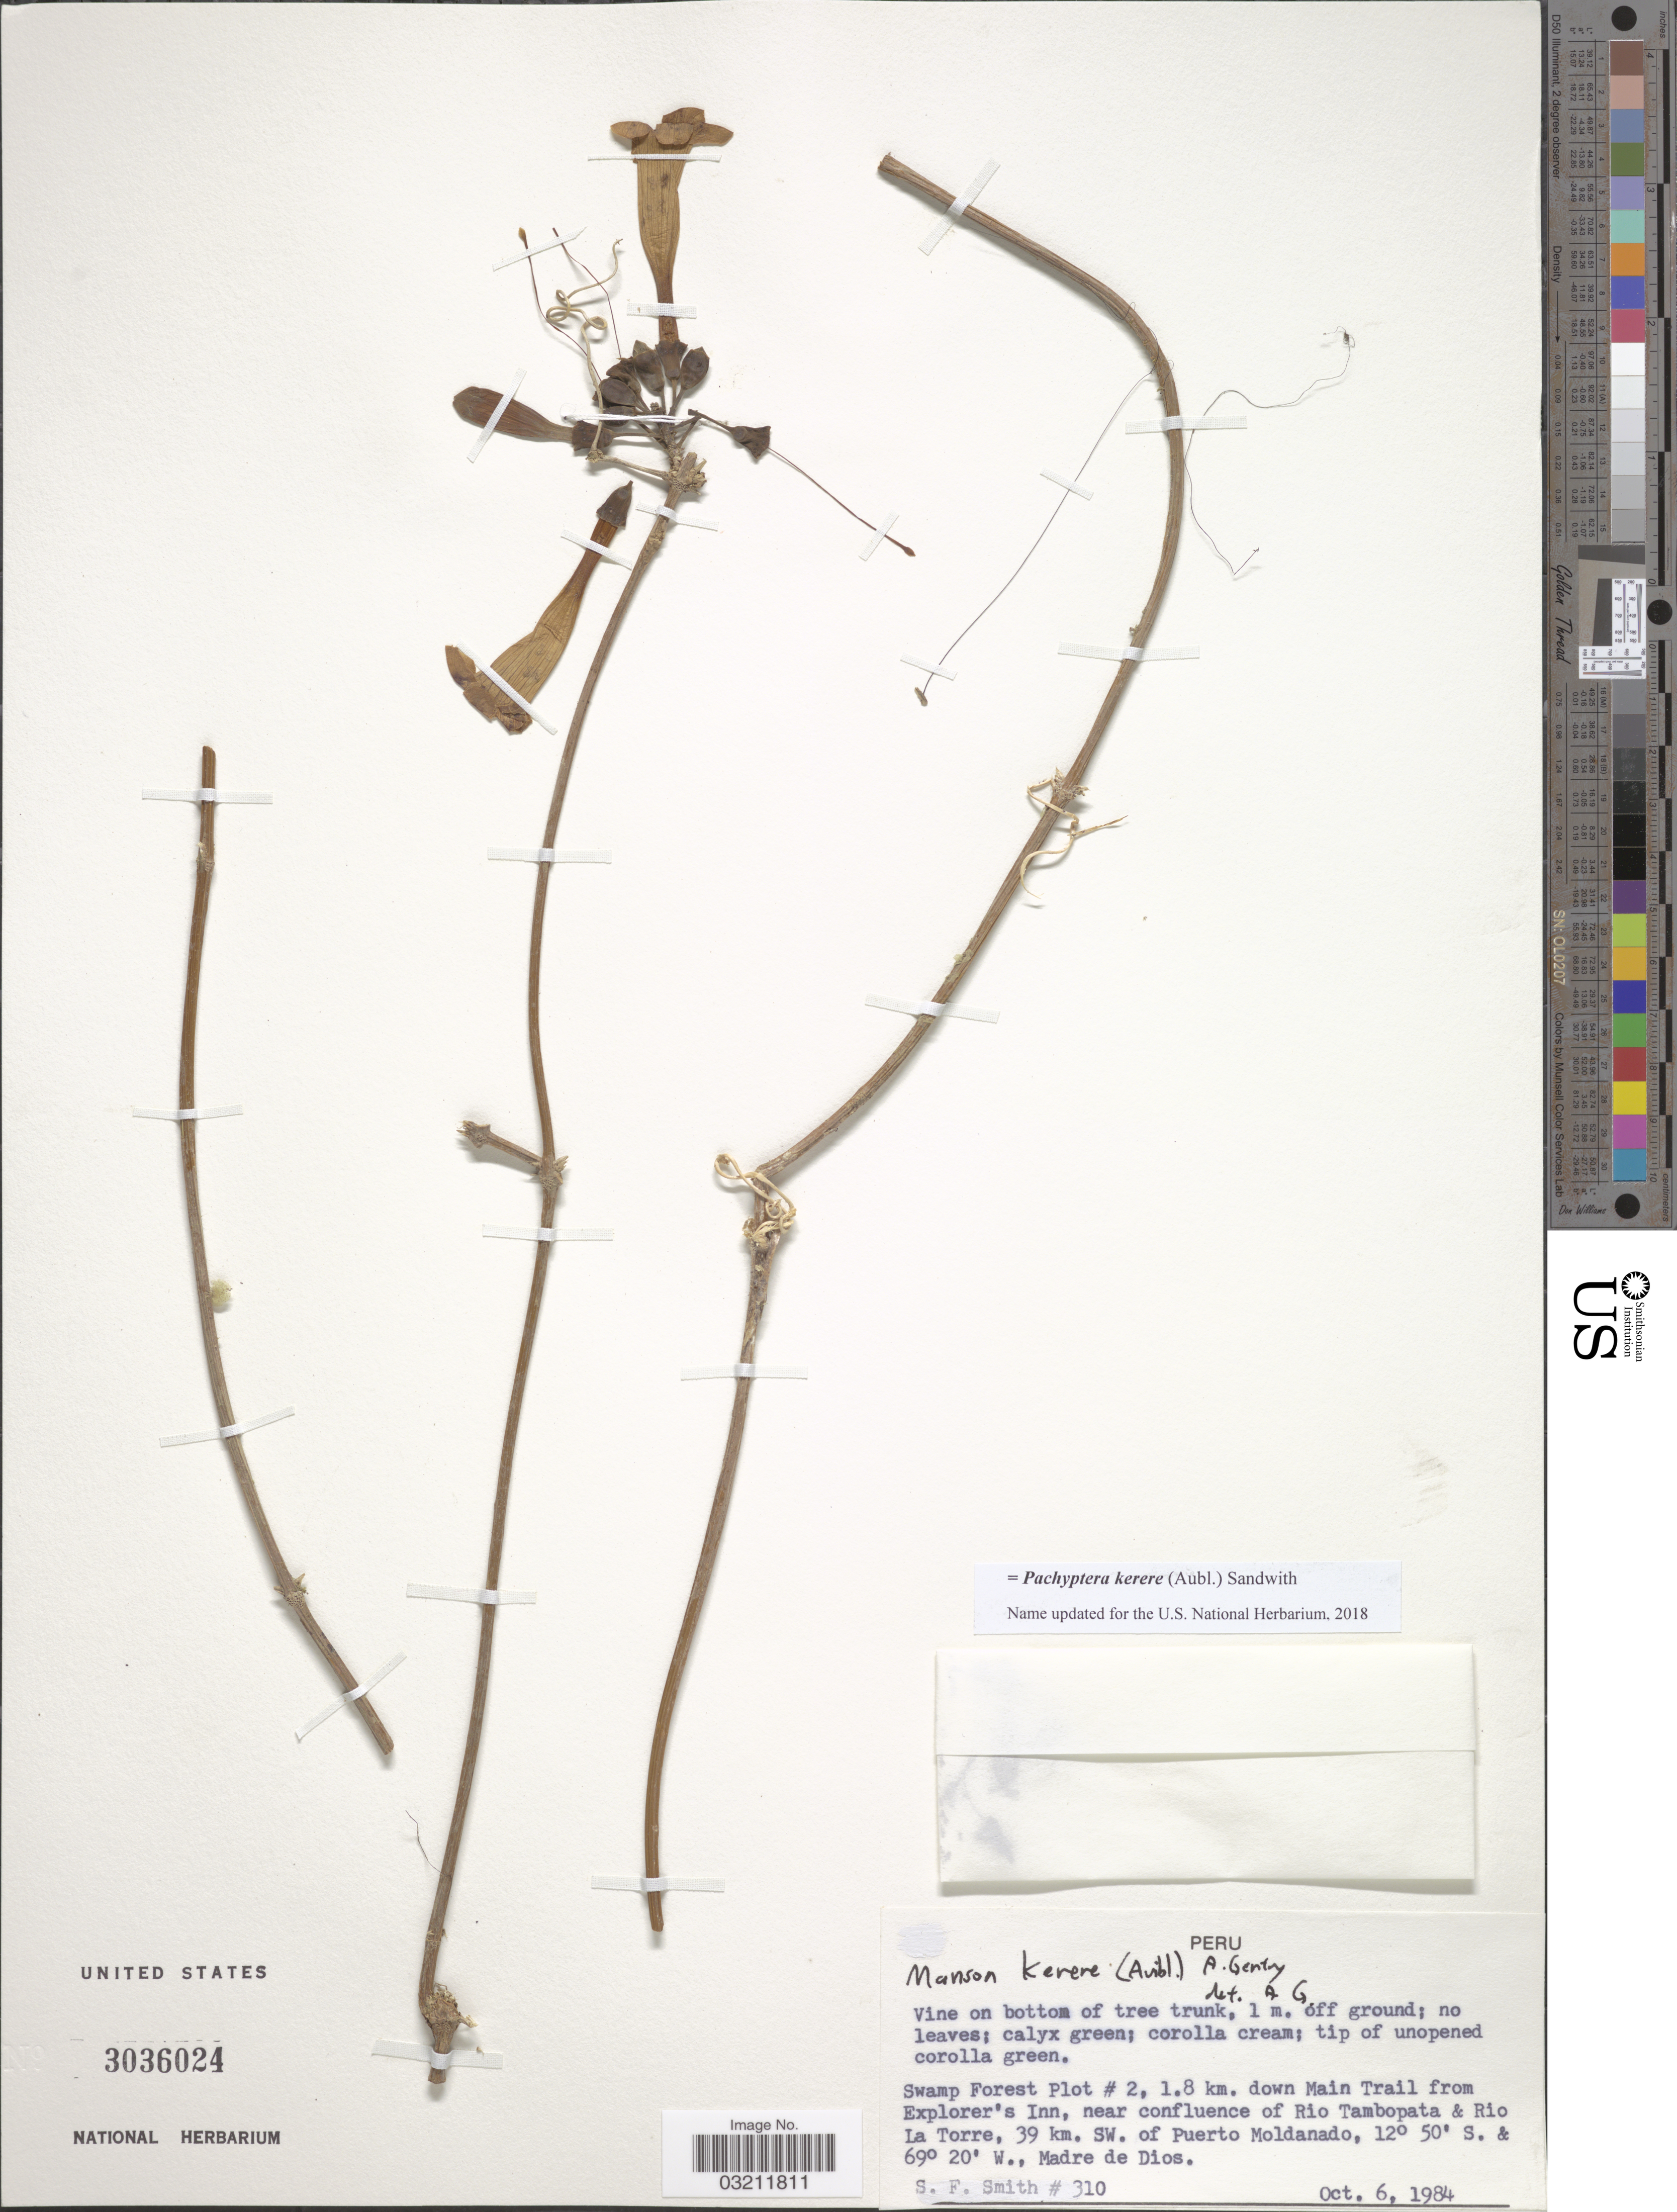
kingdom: Plantae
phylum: Tracheophyta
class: Magnoliopsida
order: Lamiales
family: Bignoniaceae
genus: Pachyptera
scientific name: Pachyptera kerere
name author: (Aubl.) Sandwith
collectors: S.F. Smith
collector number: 310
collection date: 1984-10-06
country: Peru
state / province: Madre de Dios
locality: Swamp Forest Plot # 2, 1.8 km. down Main Trail from Explorer's Inn, near confluence of Rio Tambopata & Rio La Torre, 39 km. SW of Puerto Moldanado.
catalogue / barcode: US 3036024